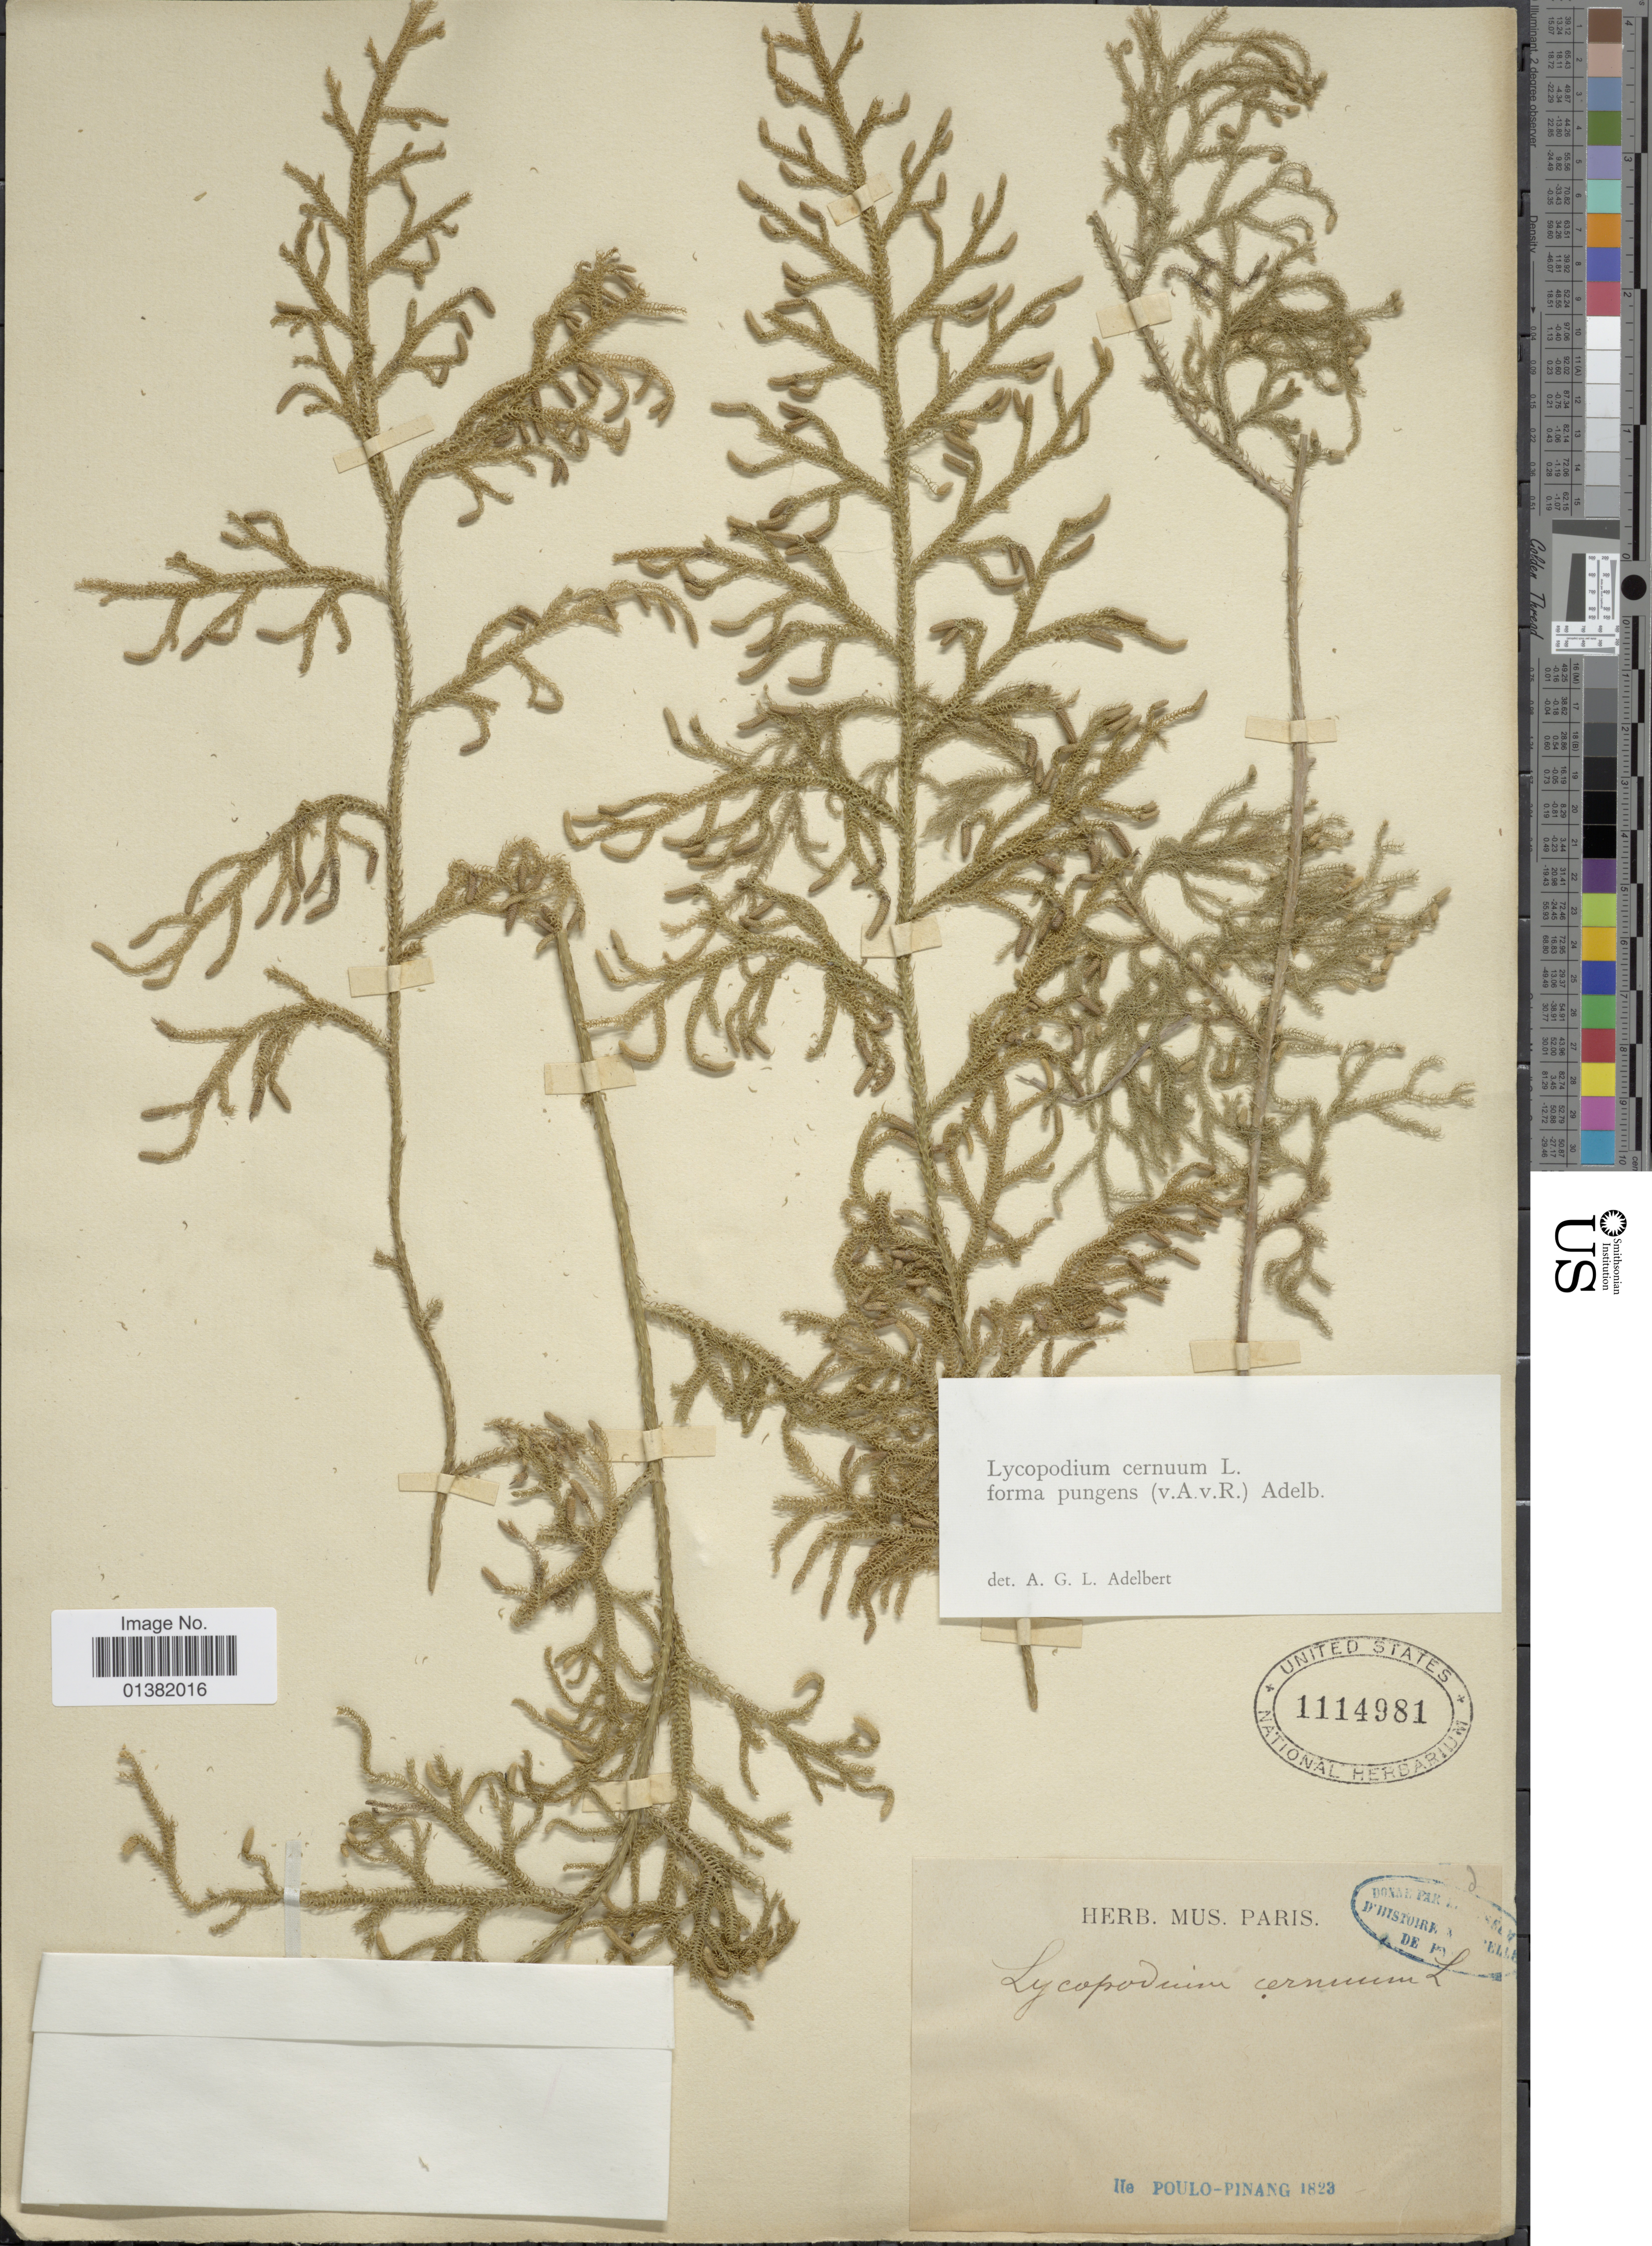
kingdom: Plantae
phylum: Tracheophyta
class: Lycopodiopsida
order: Lycopodiales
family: Lycopodiaceae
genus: Palhinhaea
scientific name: Palhinhaea cernua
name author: (L.) Vasc. & Franco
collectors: ex herb. Mus. Paris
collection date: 1823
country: Malaysia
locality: Ile Poulo-Pinang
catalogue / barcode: US 1114981